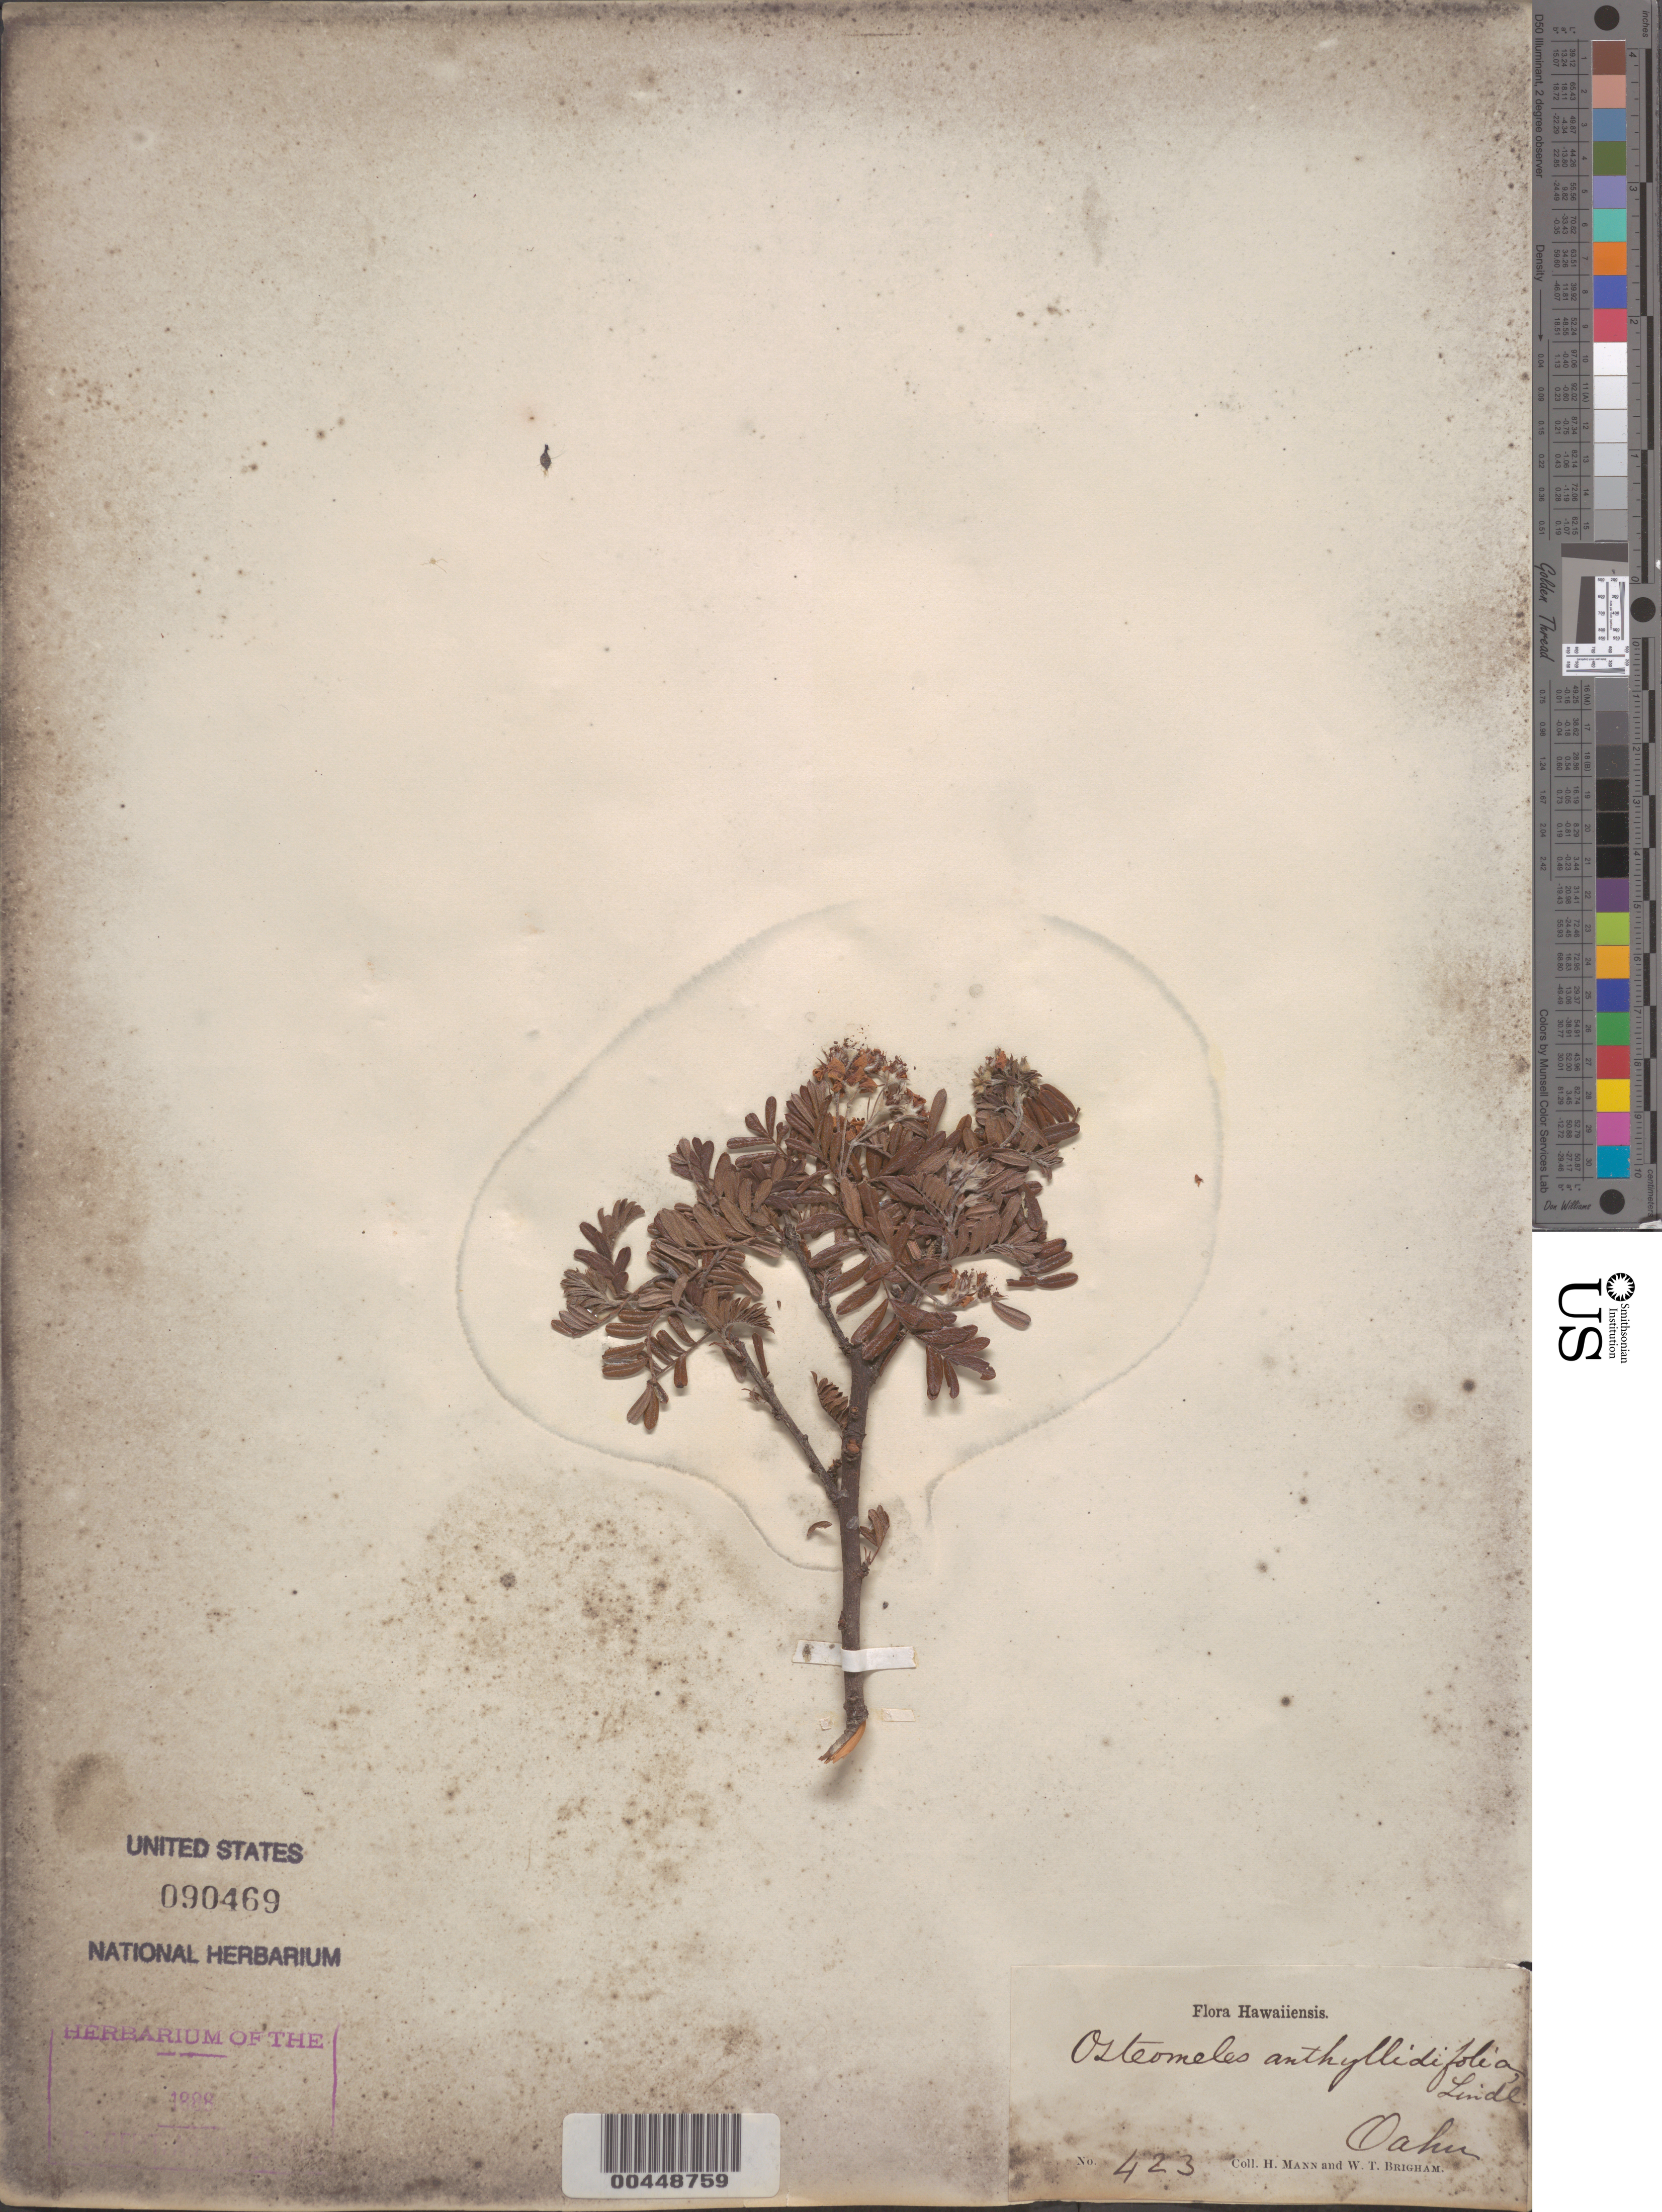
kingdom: Plantae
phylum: Tracheophyta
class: Magnoliopsida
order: Rosales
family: Rosaceae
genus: Osteomeles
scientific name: Osteomeles anthyllidifolia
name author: (Small) Lindl.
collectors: H. Mann & W. T. Brigham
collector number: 423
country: United States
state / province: Hawaii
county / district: Honolulu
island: Oahu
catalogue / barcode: US 90469